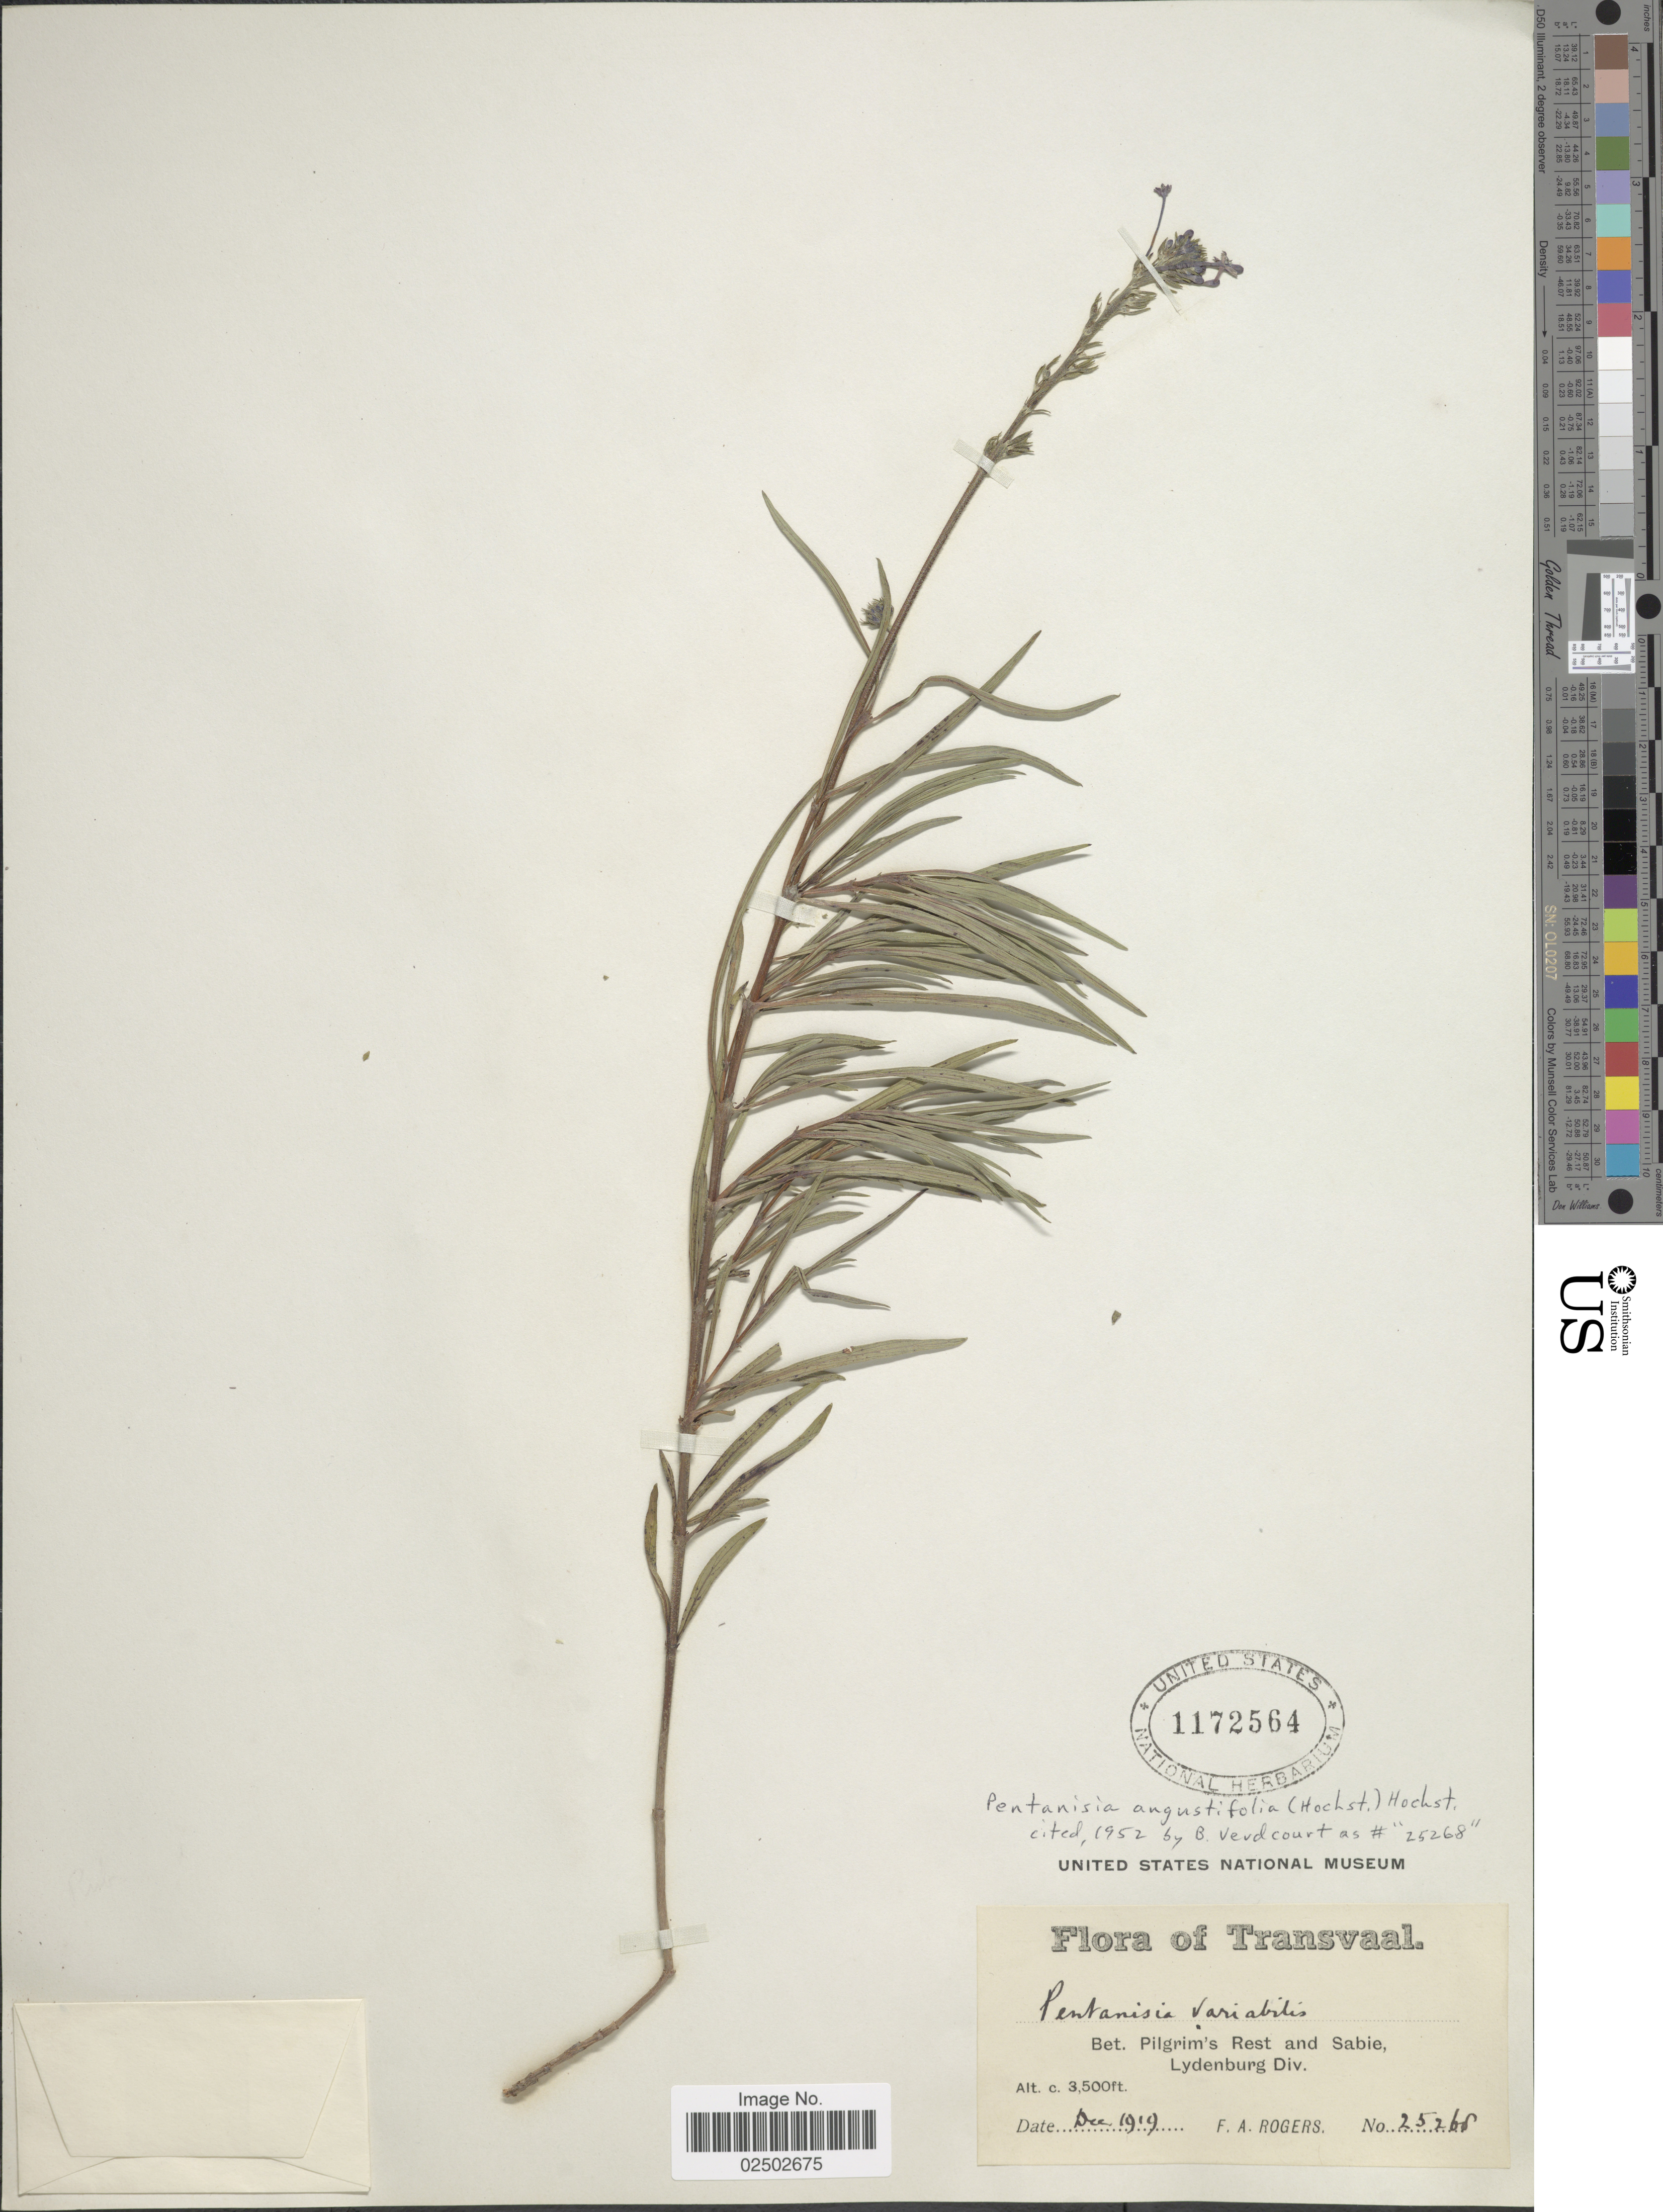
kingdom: Plantae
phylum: Tracheophyta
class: Magnoliopsida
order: Gentianales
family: Rubiaceae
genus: Pentanisia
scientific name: Pentanisia angustifolia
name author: (Hochst.) Hochst.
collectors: F. A. Rogers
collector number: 25268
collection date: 1919-12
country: South Africa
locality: Transvaal, Bet. Pilgrim's Rest and Sabie, Lydenburg Div.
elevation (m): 1067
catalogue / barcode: US 1172564